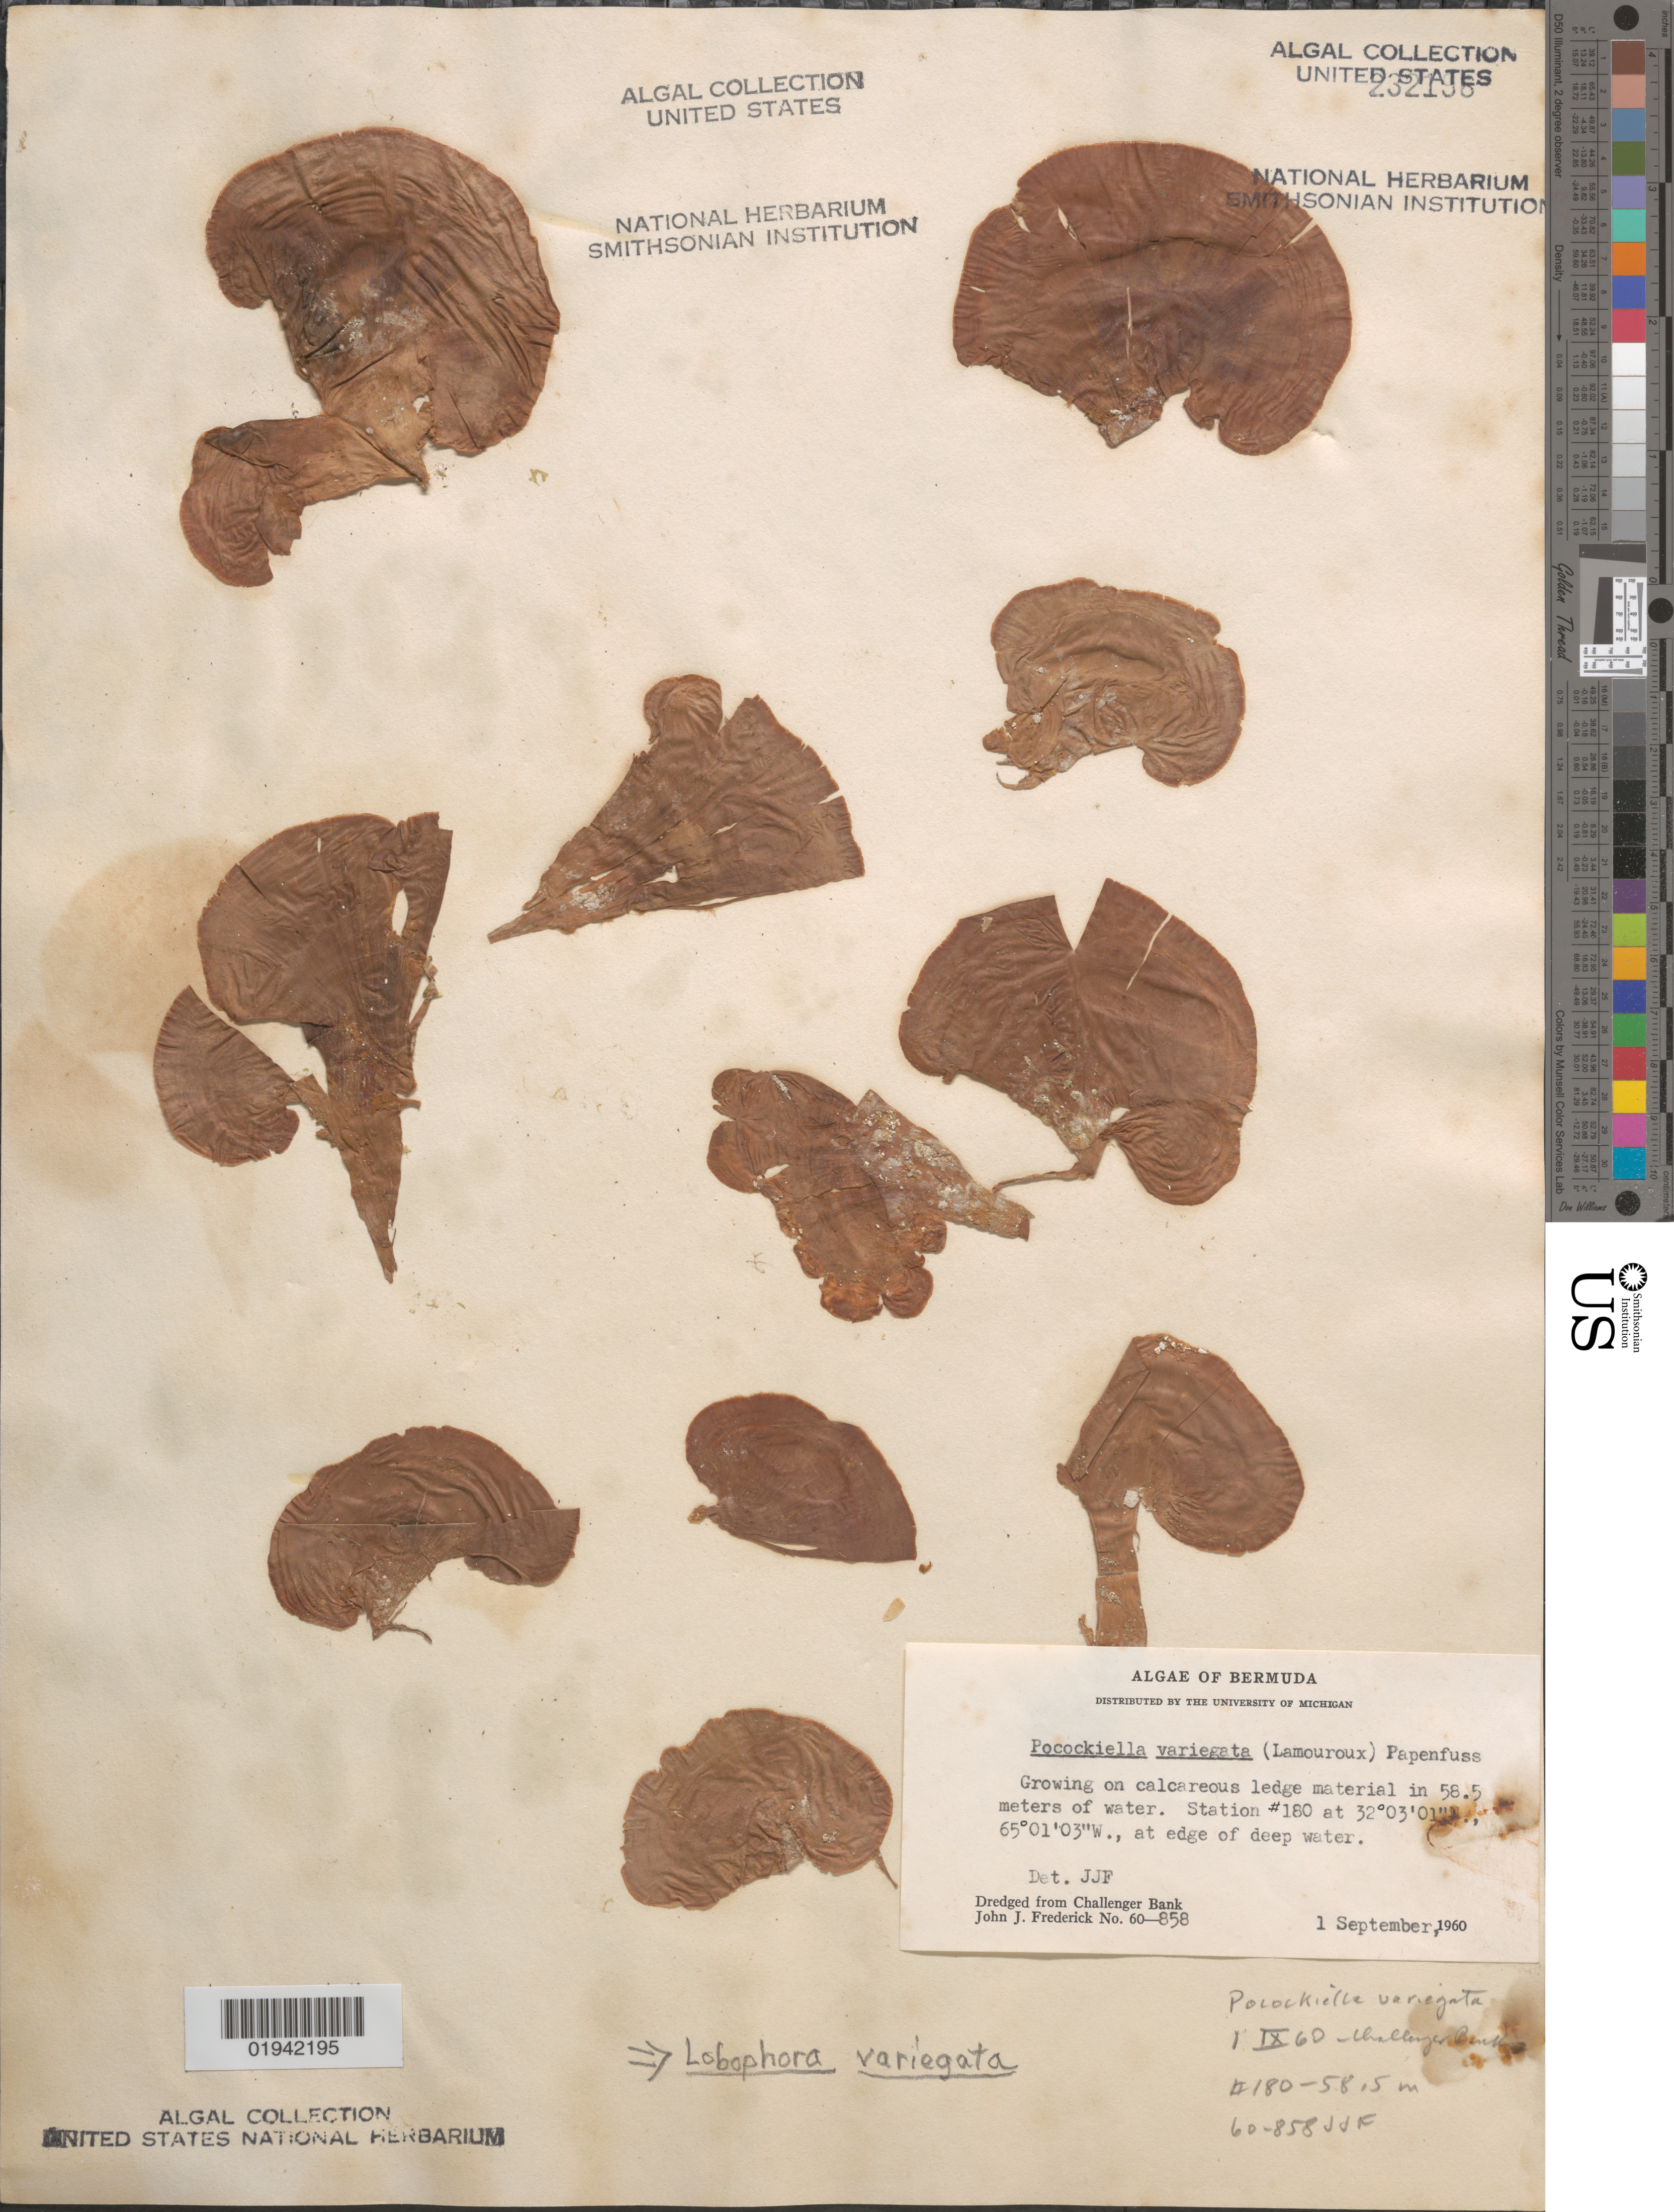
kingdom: Chromista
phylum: Ochrophyta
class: Phaeophyceae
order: Dictyotales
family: Dictyotaceae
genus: Pocockiella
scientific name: Pocockiella variegata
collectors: J. Frederick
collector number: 60-858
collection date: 1960-09-01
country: Bermuda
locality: Station #180, at edge of deep water. Dredged from Challenger Bank.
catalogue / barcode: US 232196